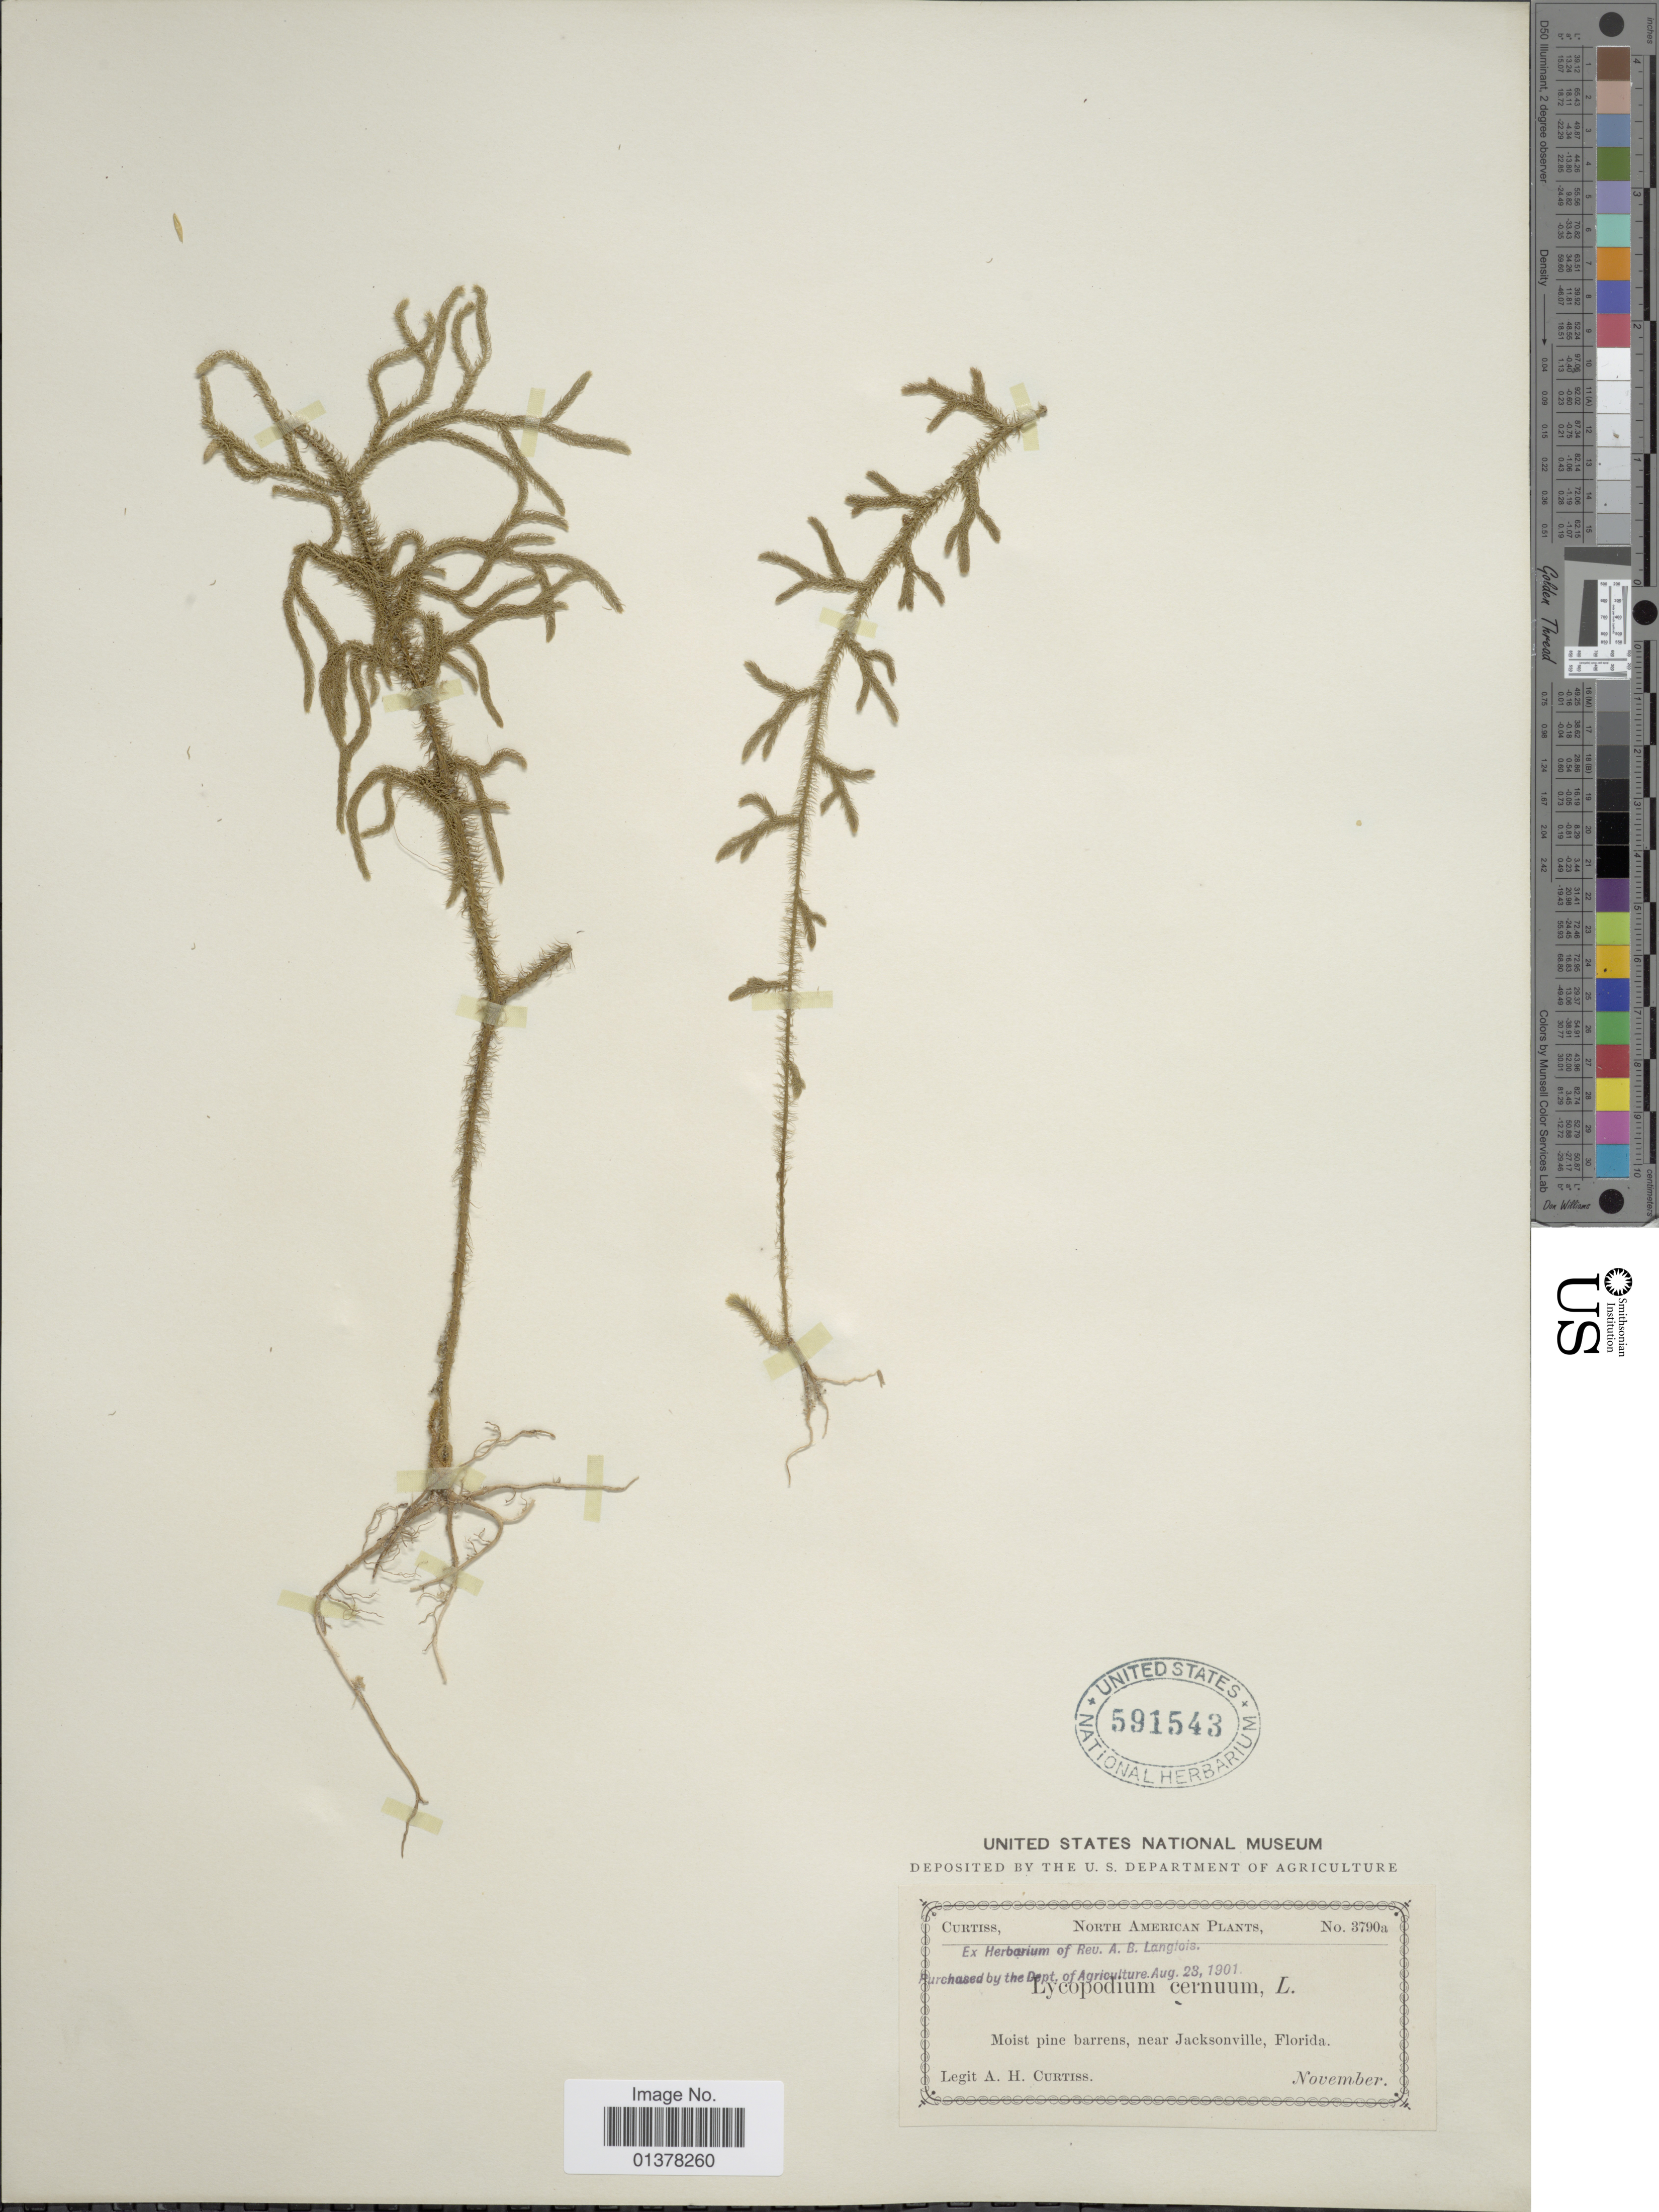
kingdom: Plantae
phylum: Tracheophyta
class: Lycopodiopsida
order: Lycopodiales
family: Lycopodiaceae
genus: Palhinhaea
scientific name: Palhinhaea cernua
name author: (L.) Vasc. & Franco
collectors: A. H. Curtiss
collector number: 3790a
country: United States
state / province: Florida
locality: Moist pine barrens, near Jacksonville, Florida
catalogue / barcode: US 591543